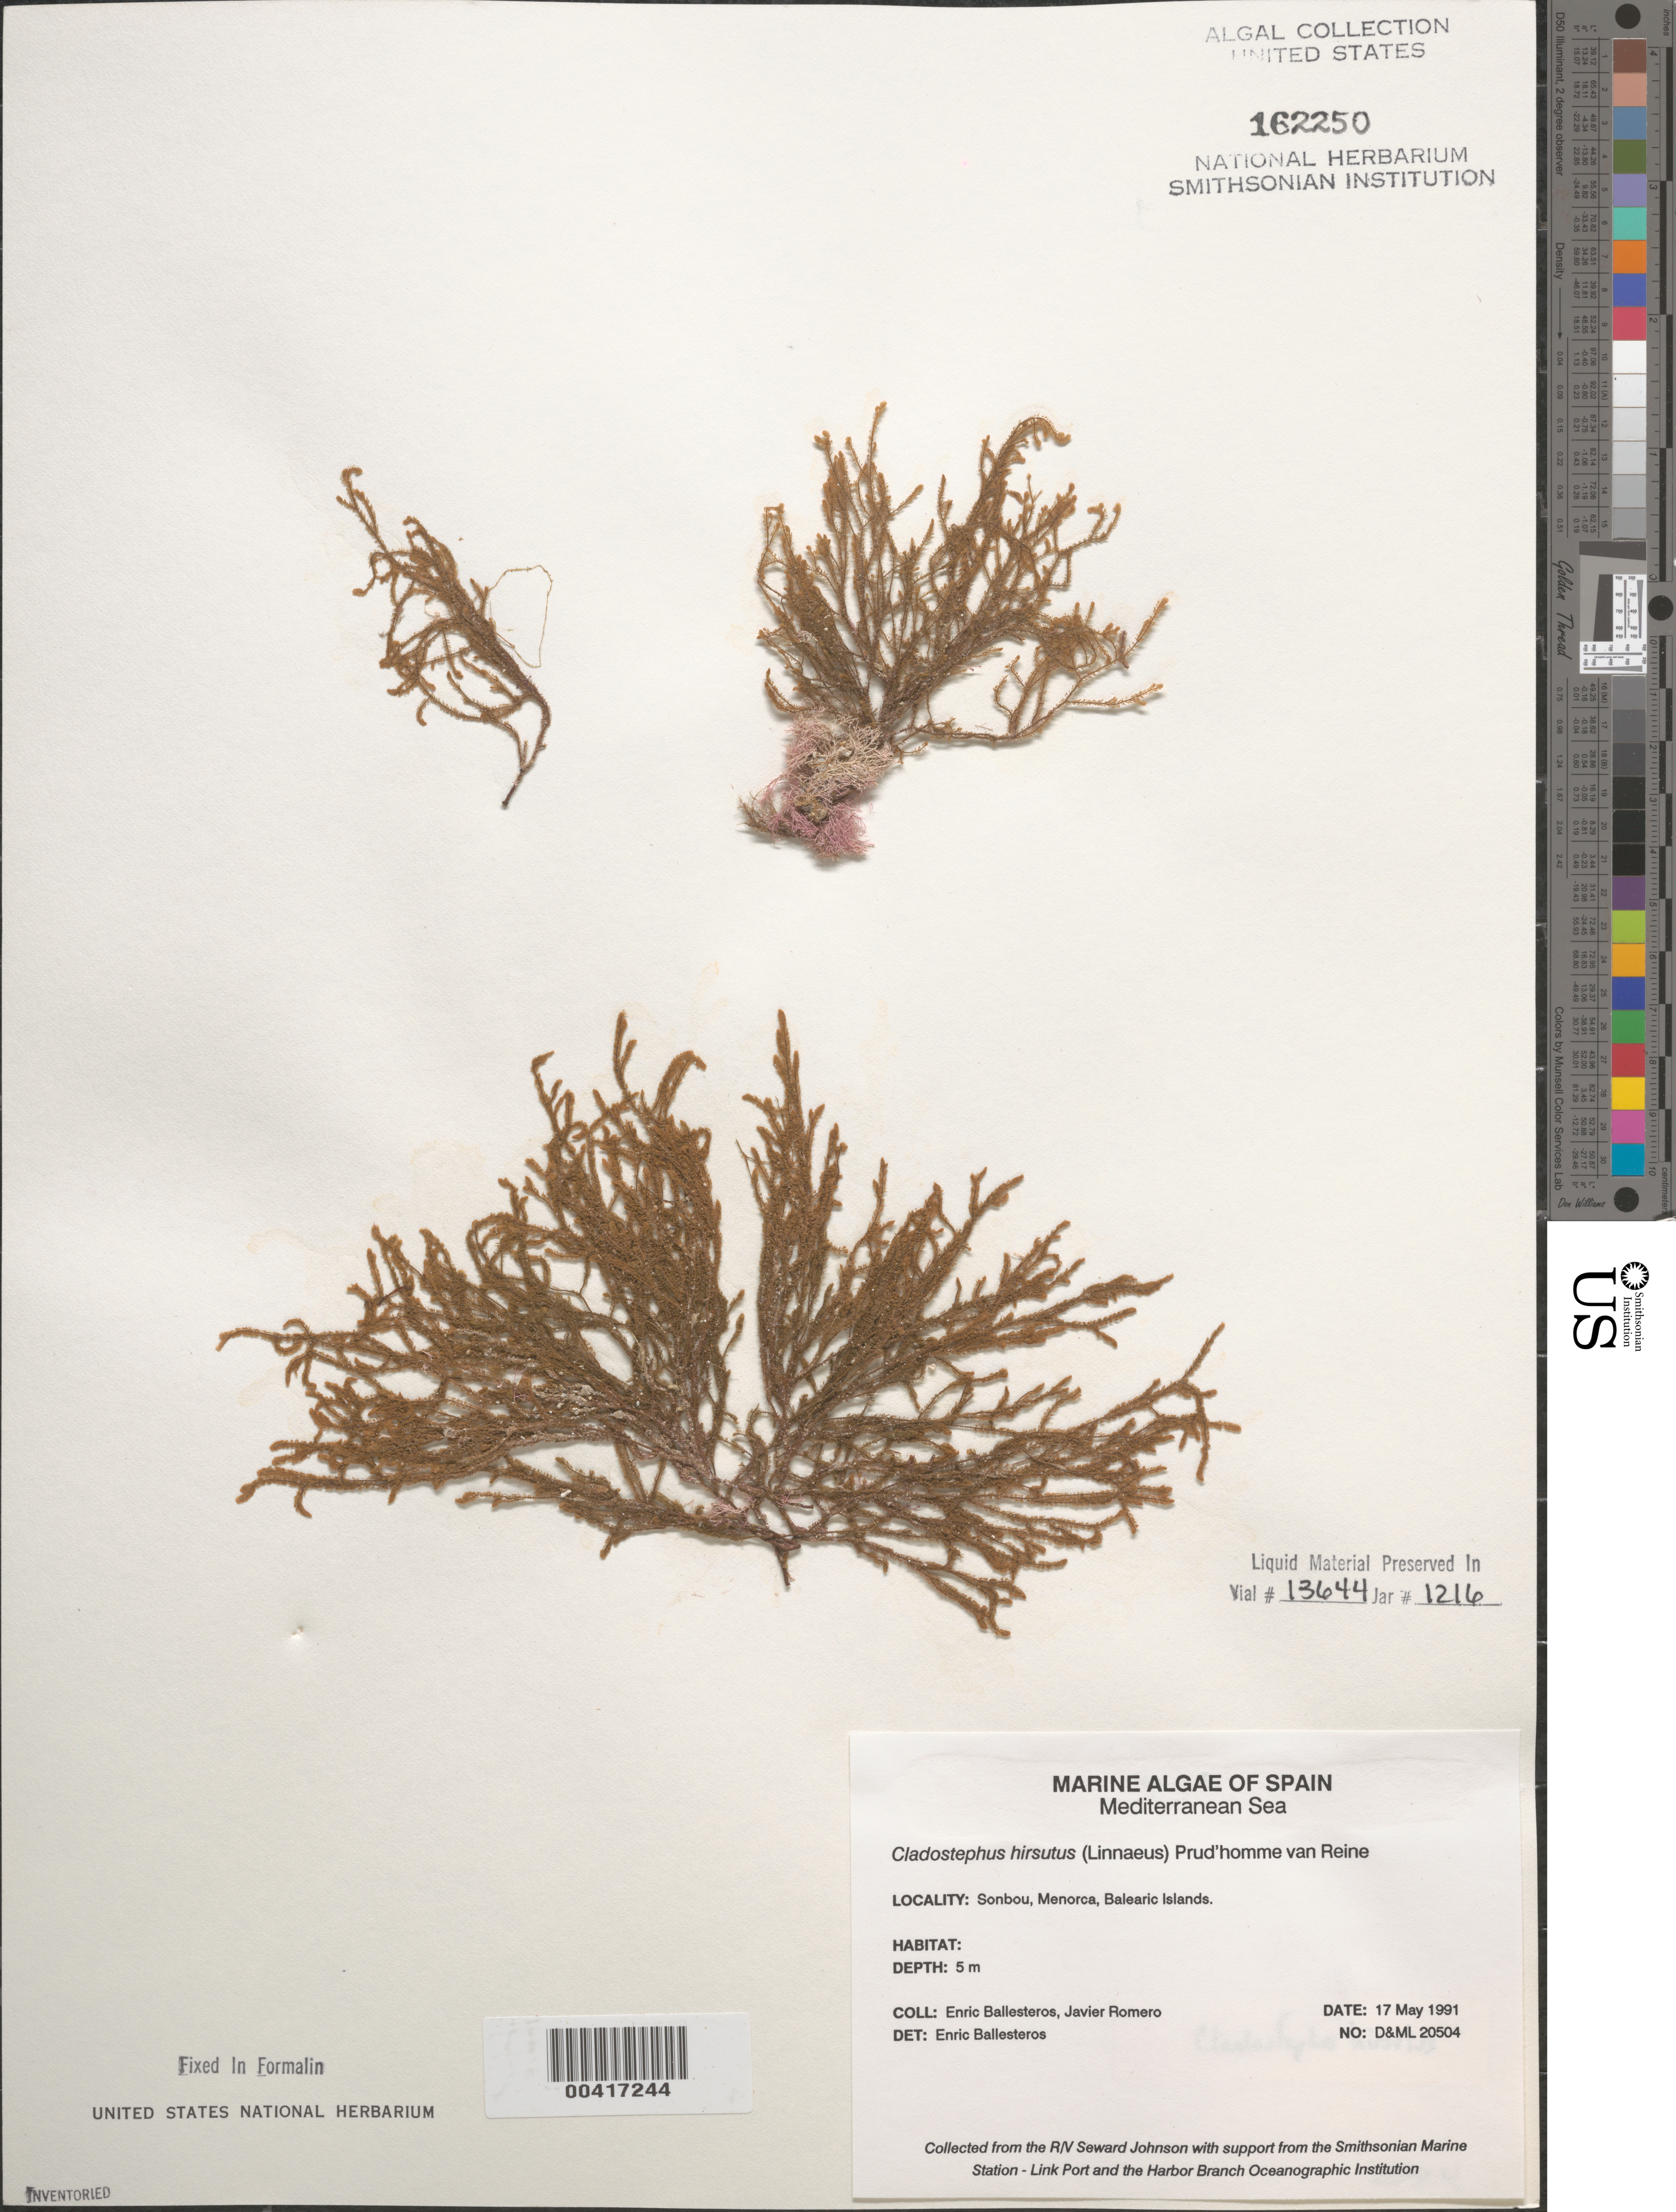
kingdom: Chromista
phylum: Ochrophyta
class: Phaeophyceae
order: Sphacelariales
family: Cladostephaceae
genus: Cladostephus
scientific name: Cladostephus hirsutus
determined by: Ballesteros, E.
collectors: E. Ballesteros & J. Romero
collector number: D&ML 20504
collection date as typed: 17 May 1991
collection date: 1991-05-17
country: Spain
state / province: Islas Baleares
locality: Sonbou, menorca, balearic islands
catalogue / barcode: US 162250